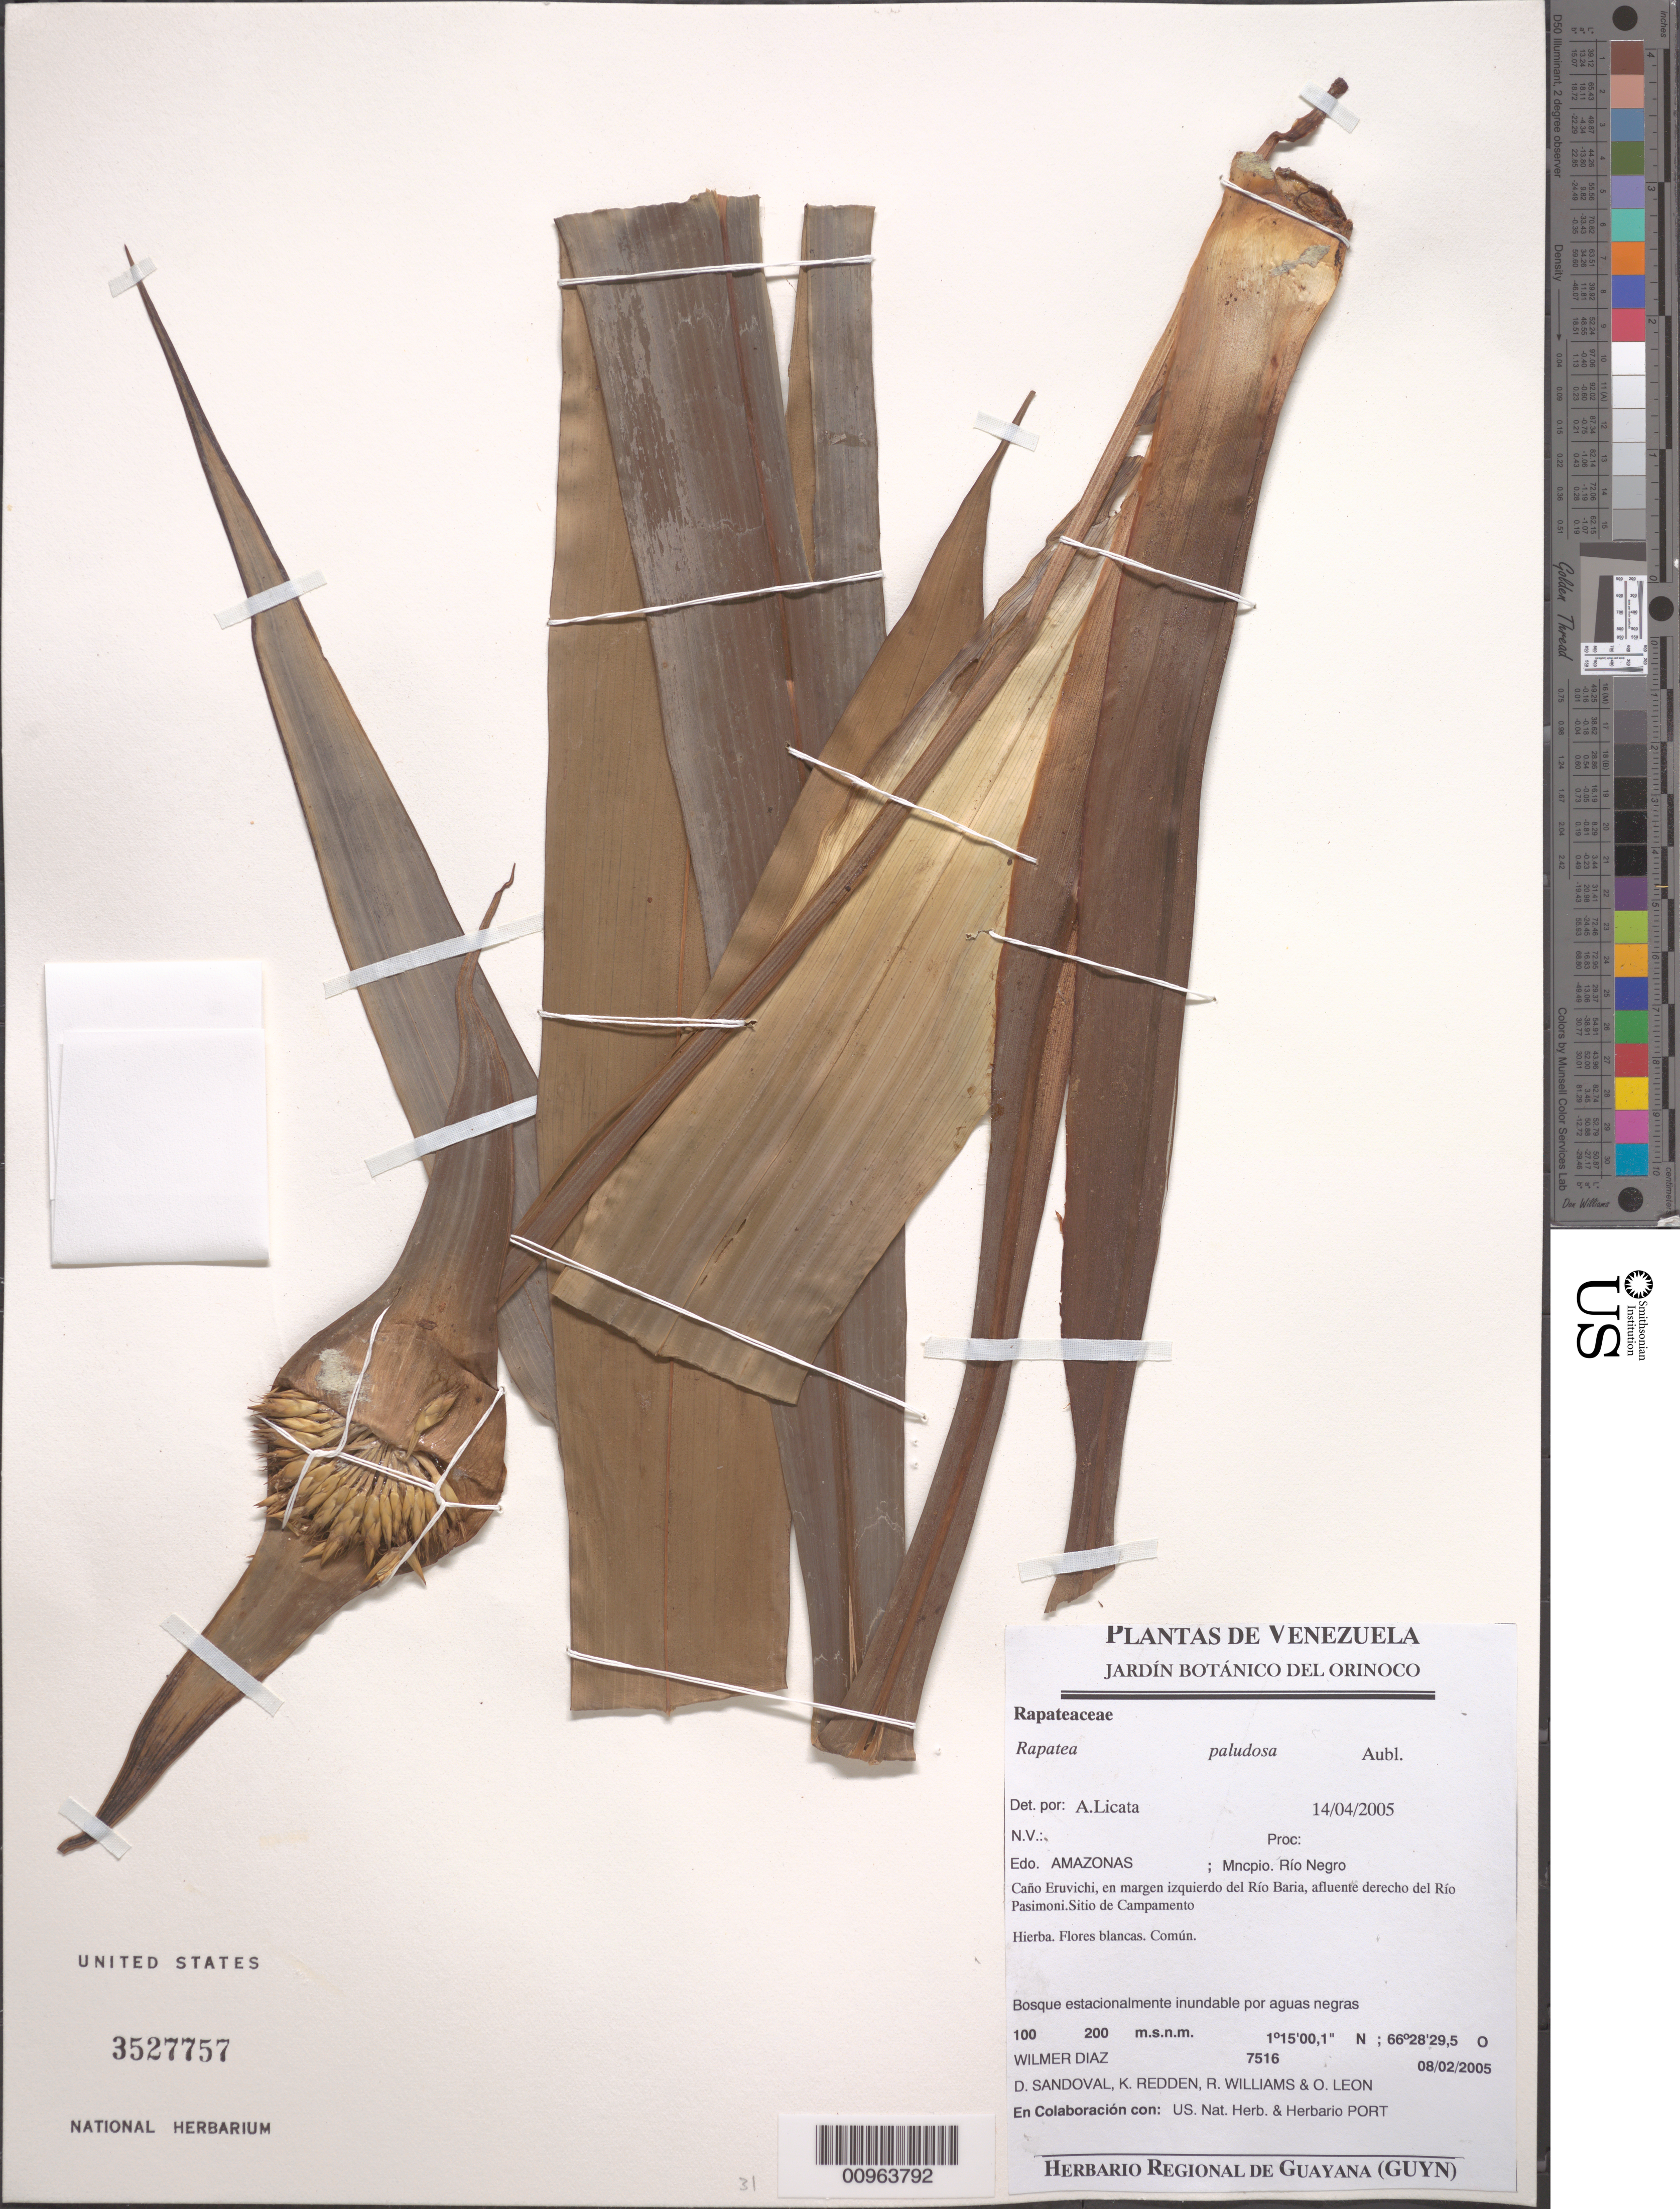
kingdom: Plantae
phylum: Tracheophyta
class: Liliopsida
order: Poales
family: Rapateaceae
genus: Rapatea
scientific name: Rapatea paludosa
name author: Aubl.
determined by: Licata, A., (PORT), Univ. Nac. Exp. de los Llanos Ezequiel Zamora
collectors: W. Díaz P., D. Sandoval, K. M. Redden, R. Williams & O. León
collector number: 7516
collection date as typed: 8-Feb-05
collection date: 2005-02-08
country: Venezuela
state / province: Amazonas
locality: Mun. Río Negro, Caño Eruvichi, en margen izquierdo Río Baria, afluente derecho del Río Pasimoni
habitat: Bosque estacionalmente inundable por aguas negras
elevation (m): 100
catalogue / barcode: US 3527757